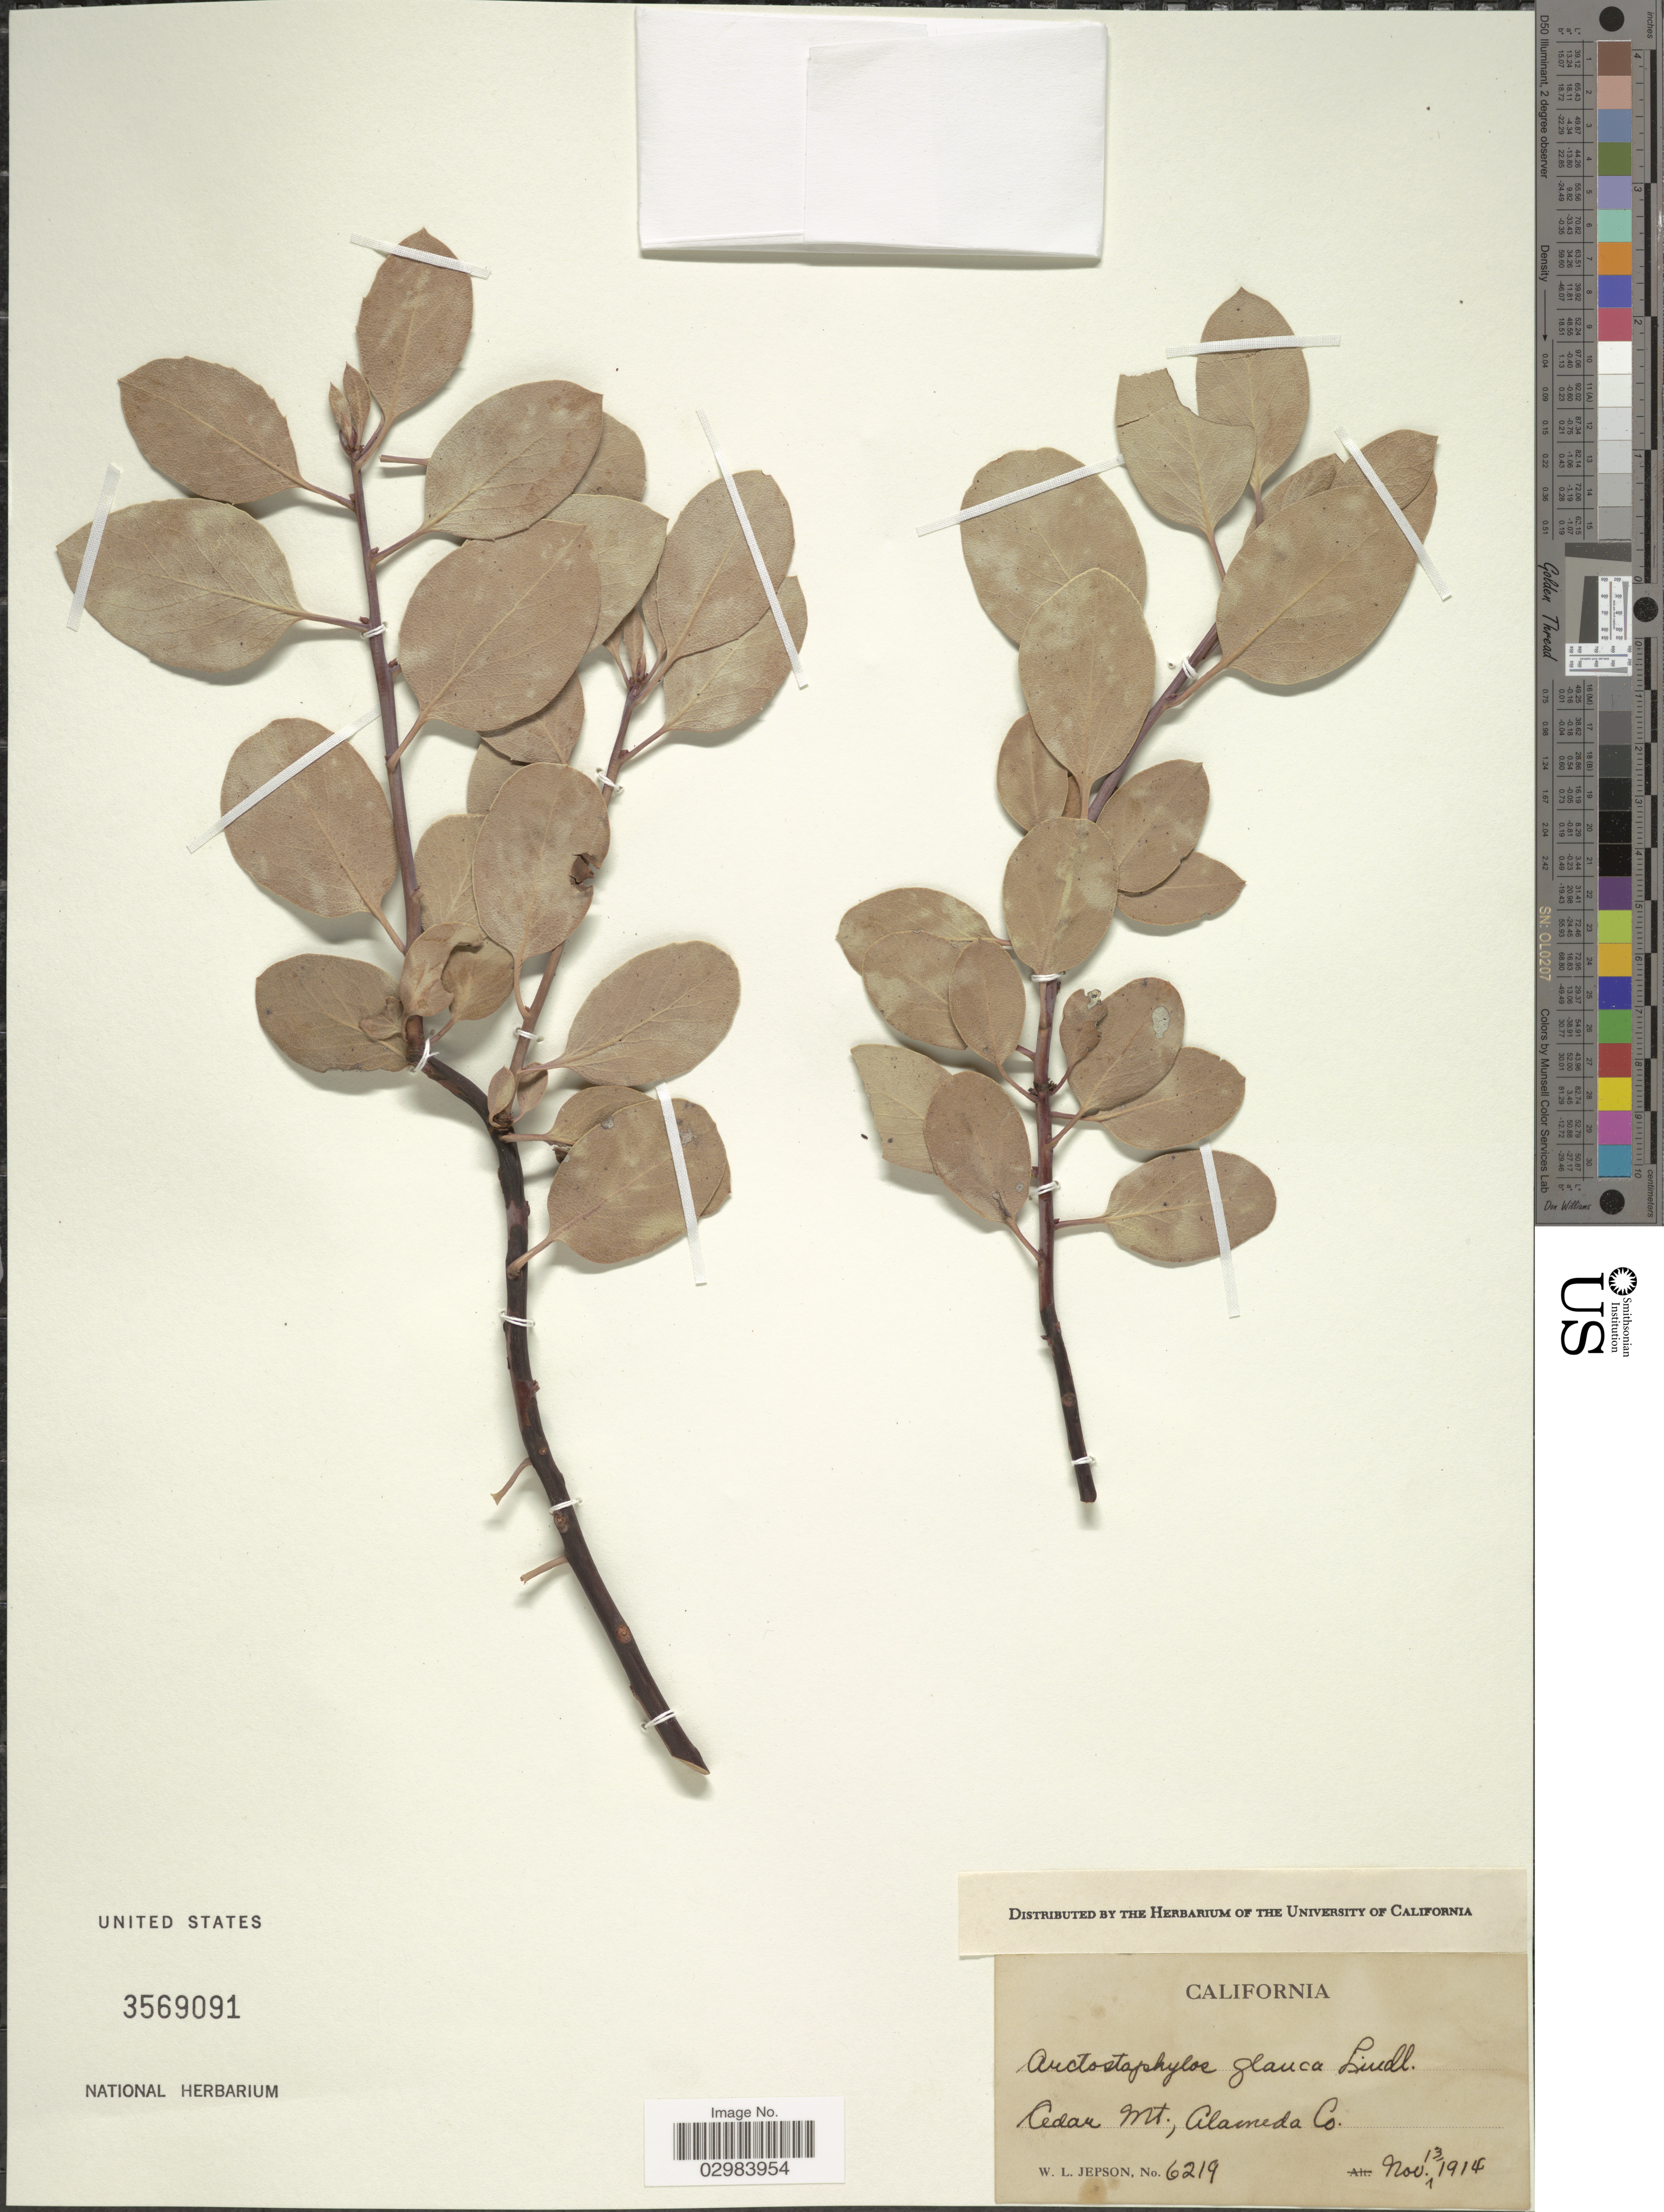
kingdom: Plantae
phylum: Tracheophyta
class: Magnoliopsida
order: Ericales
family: Ericaceae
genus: Arctostaphylos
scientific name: Arctostaphylos glauca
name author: Lindl.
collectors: W. L. Jepson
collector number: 6219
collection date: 1914-11-13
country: United States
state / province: California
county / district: Alameda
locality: Cedar Mt., Alameda Co.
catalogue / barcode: US 3569091